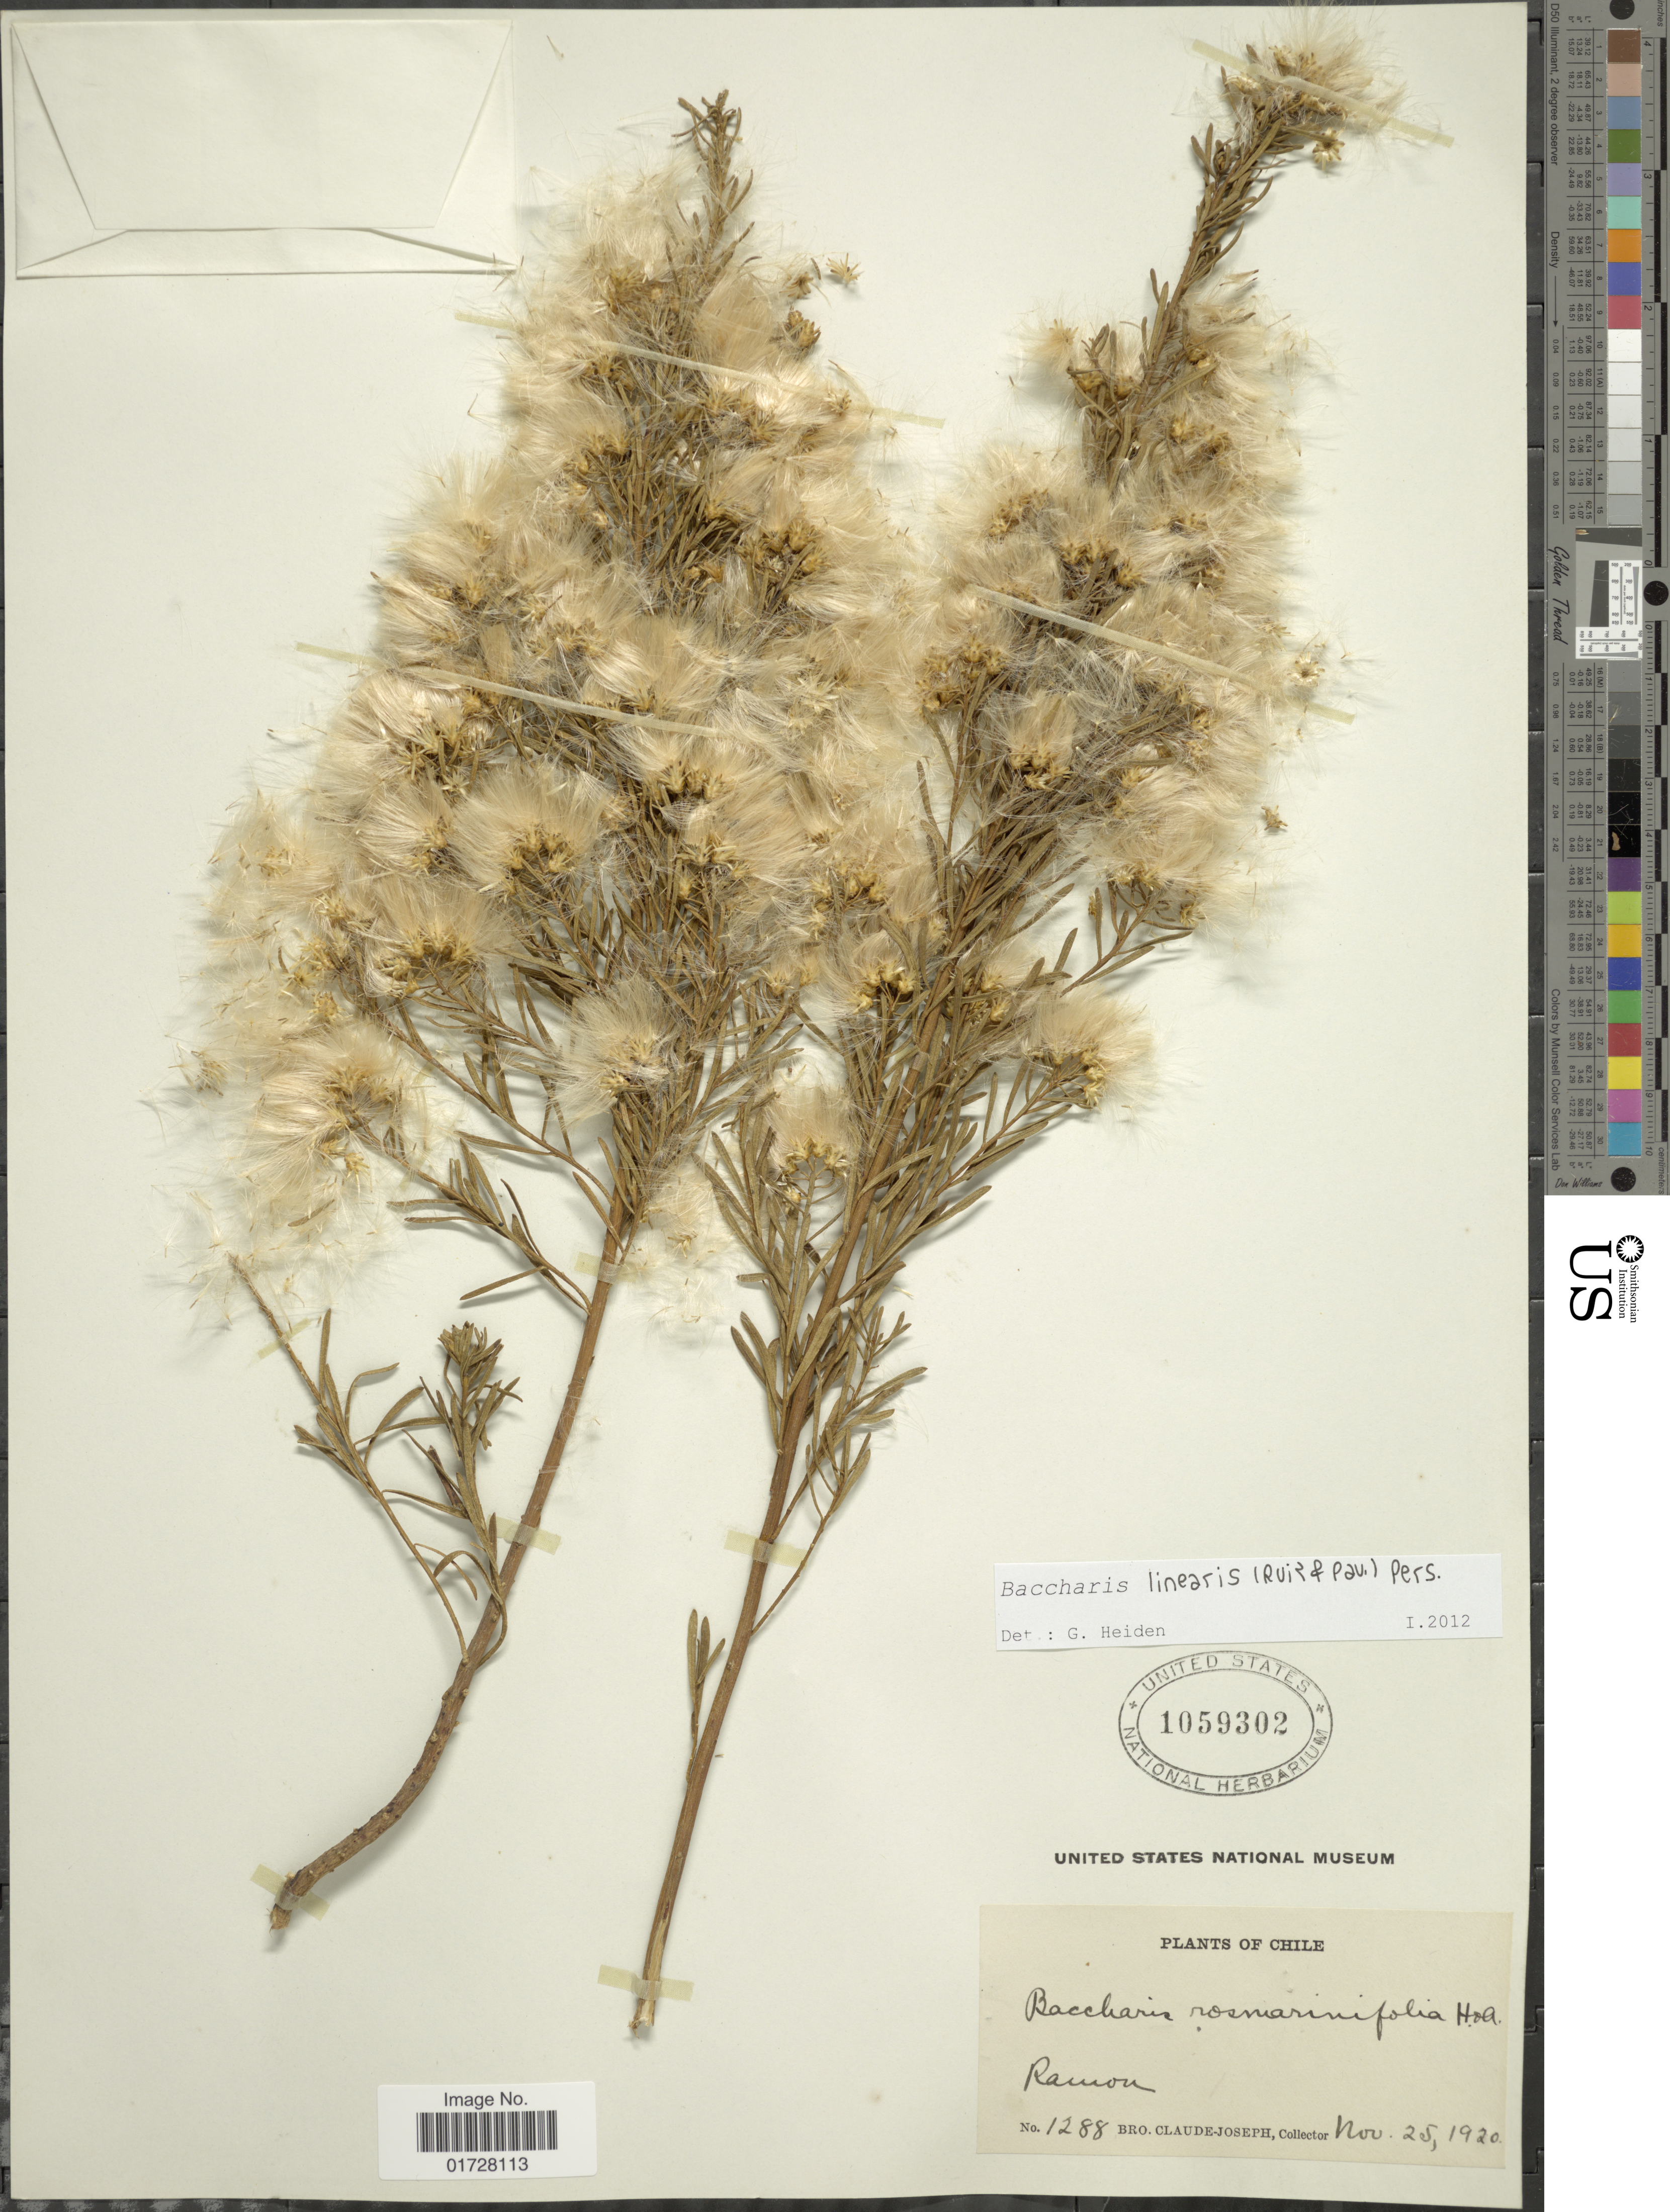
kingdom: Plantae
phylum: Tracheophyta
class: Magnoliopsida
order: Asterales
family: Asteraceae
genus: Baccharis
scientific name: Baccharis linearis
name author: (Ruiz & Pav.) Pers.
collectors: Bro. Claude-Joseph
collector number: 1288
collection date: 1920-11-25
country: Chile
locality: Ramon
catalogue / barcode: US 1059302